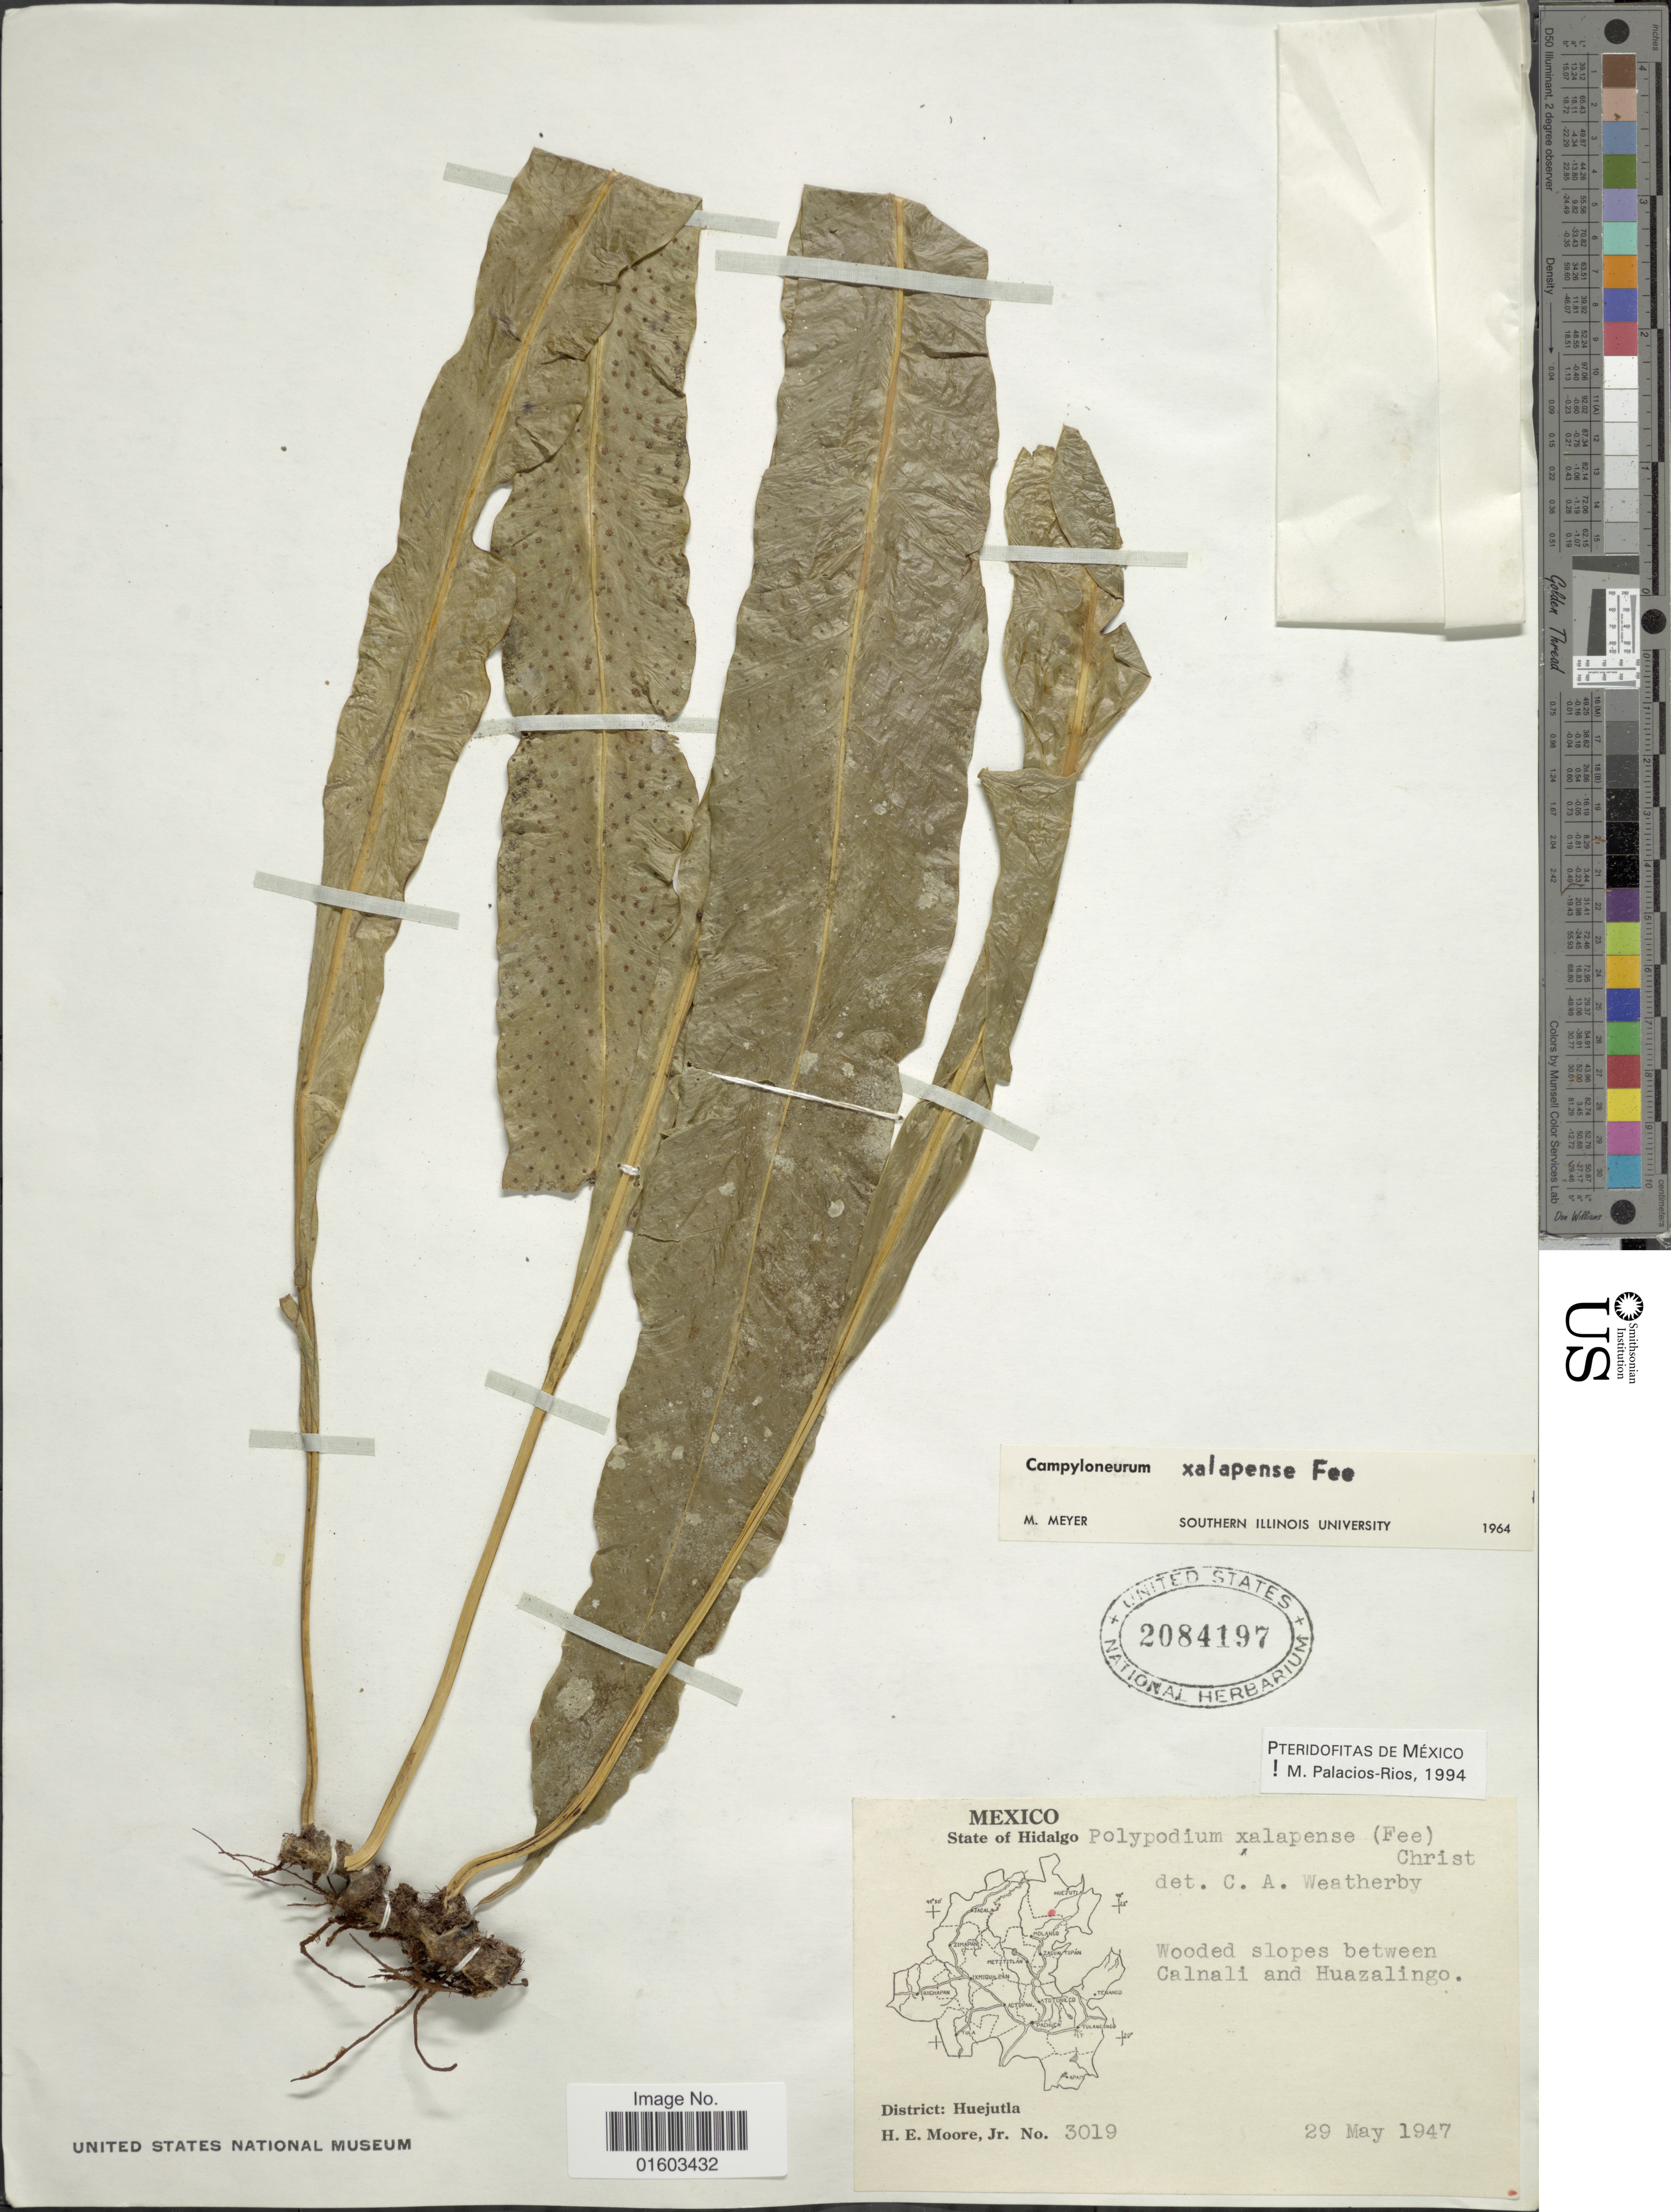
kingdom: Plantae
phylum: Tracheophyta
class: Polypodiopsida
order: Polypodiales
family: Polypodiaceae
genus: Campyloneurum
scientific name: Campyloneurum xalapense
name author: Fée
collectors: H. Moore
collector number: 3019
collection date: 1947-05-29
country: Mexico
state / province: Hidalgo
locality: State of Hidalgo. Wooded slopes between Calnali and Huazalingo. District : Huejutla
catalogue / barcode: US 2084197